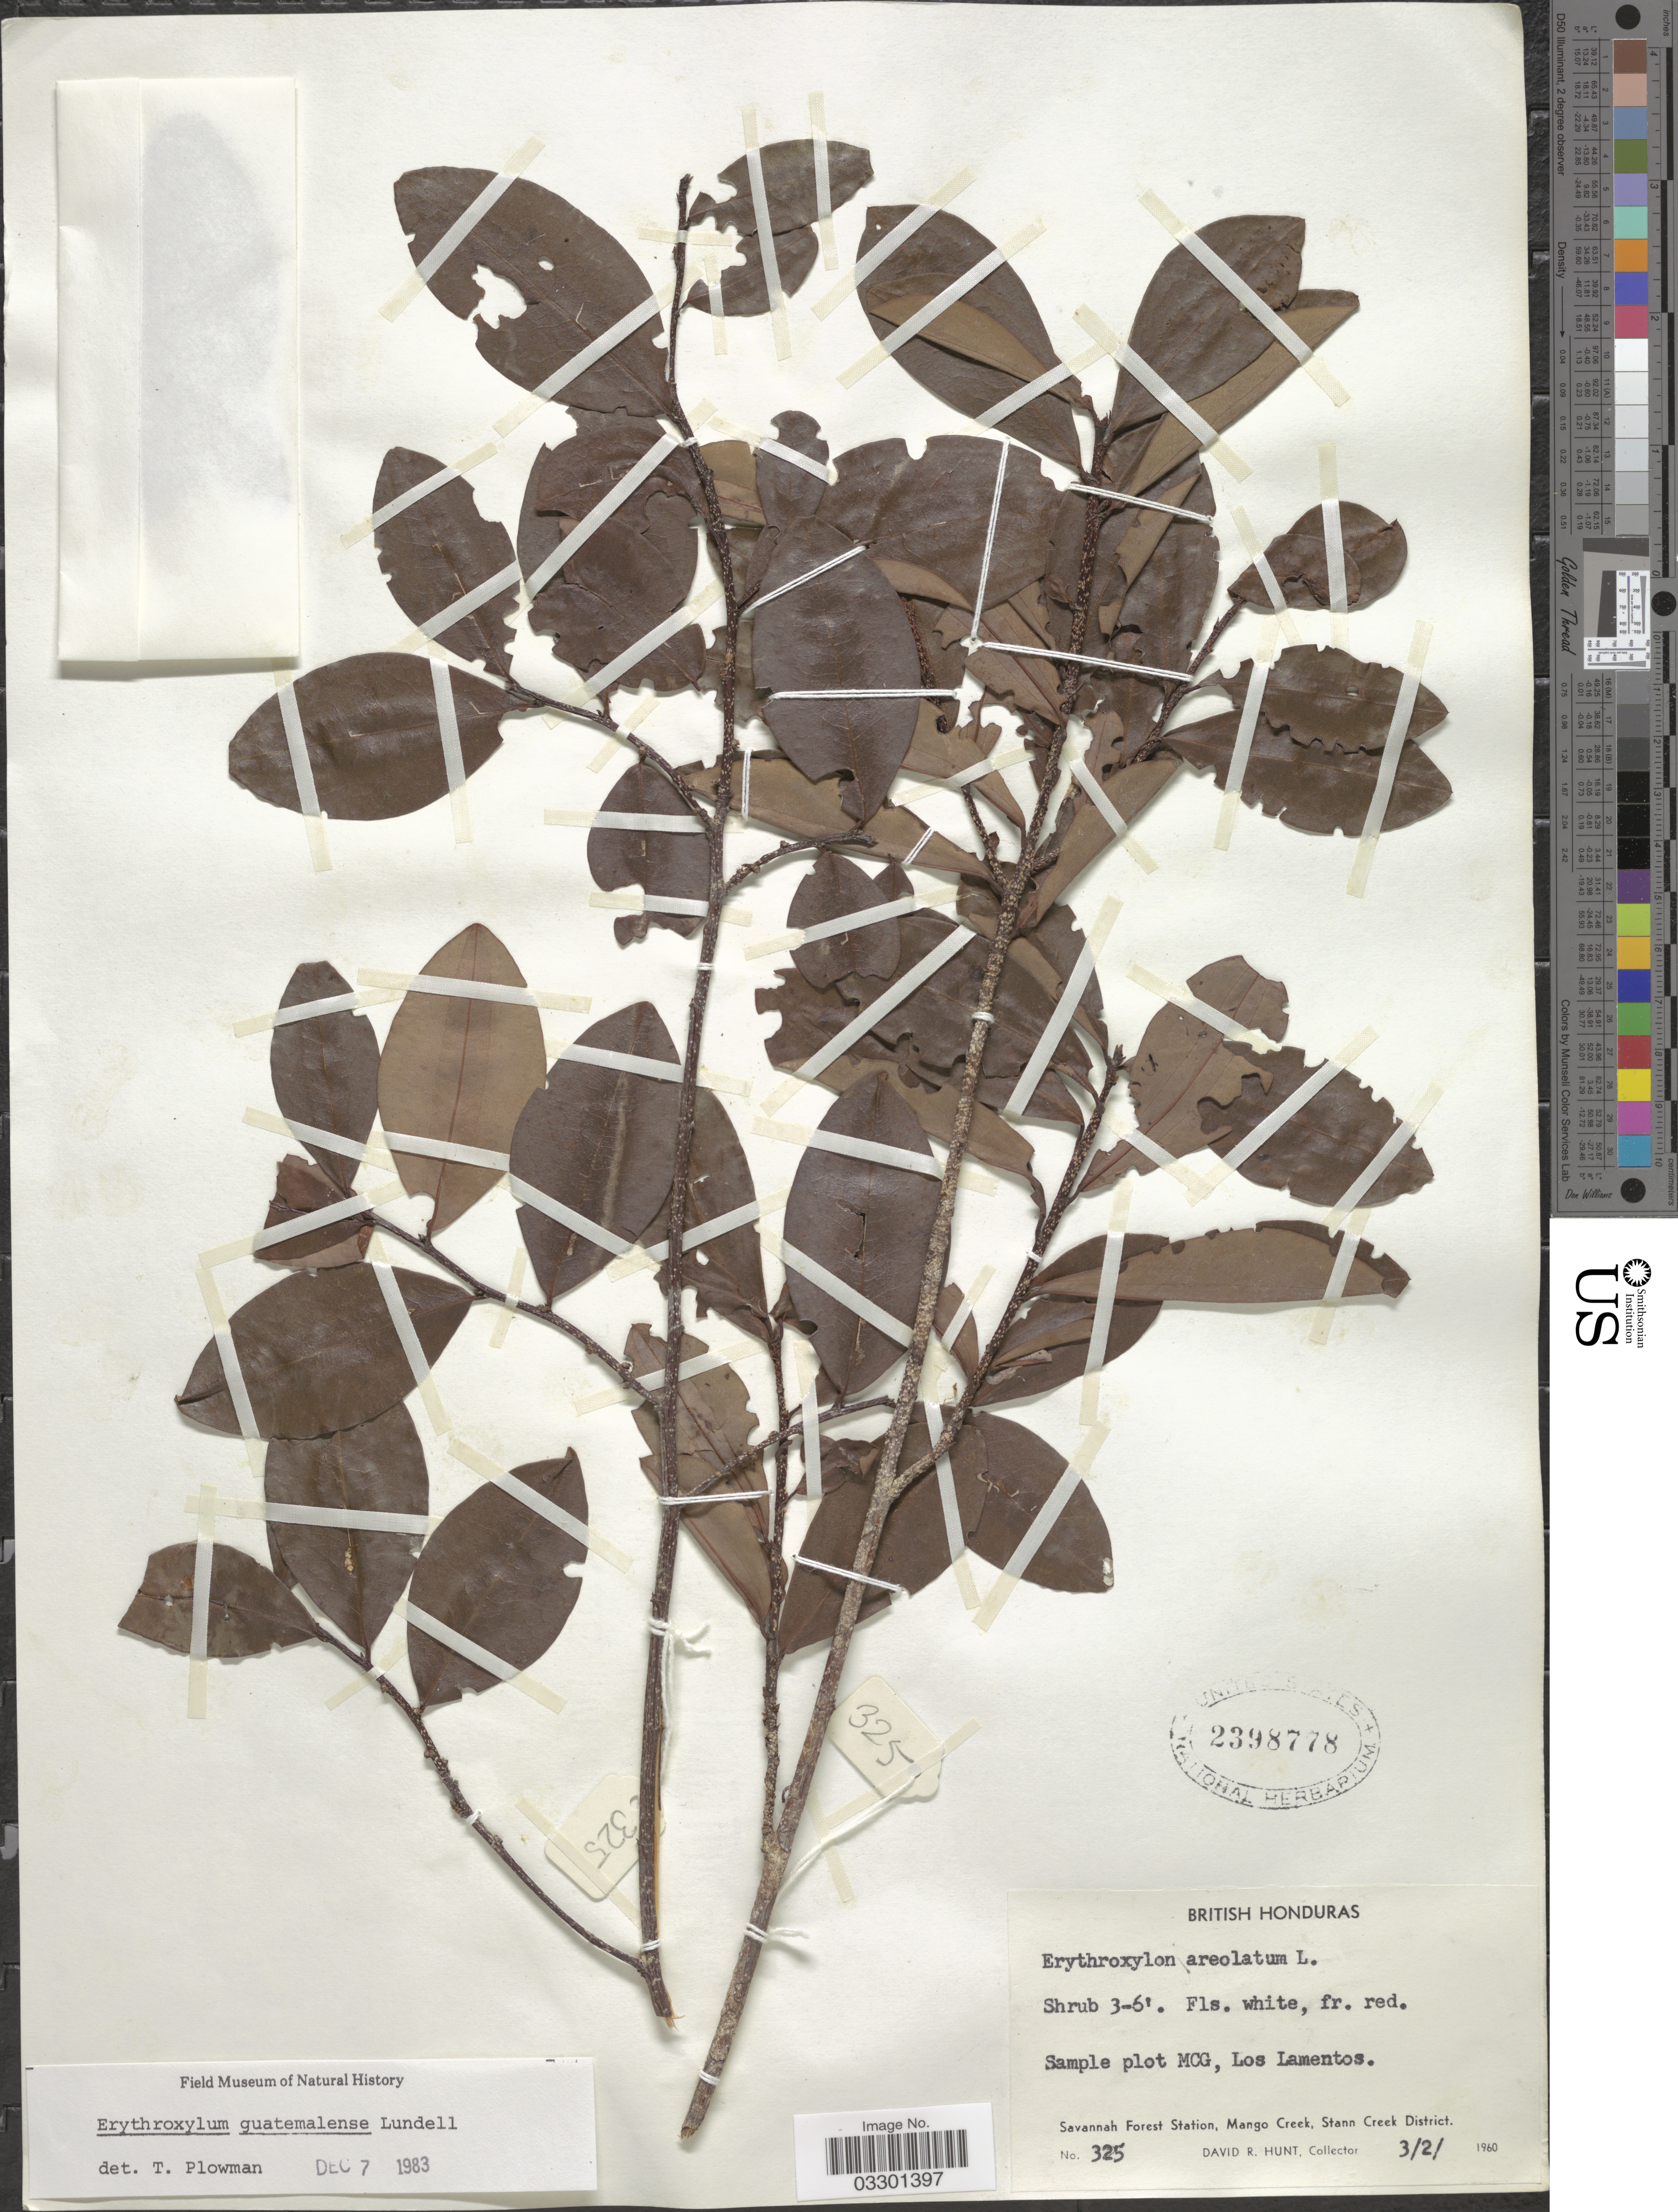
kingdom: Plantae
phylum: Tracheophyta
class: Magnoliopsida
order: Malpighiales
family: Erythroxylaceae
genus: Erythroxylum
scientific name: Erythroxylum guatemalense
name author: Lundell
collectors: D. R. Hunt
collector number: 325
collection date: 1960-02-03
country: Belize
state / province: Stann Creek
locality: British Honduras. Sample plot MCG, Los Lamentos. Savanna Forest Station, Mango Creek, Stann Creek District.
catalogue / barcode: US 2398778